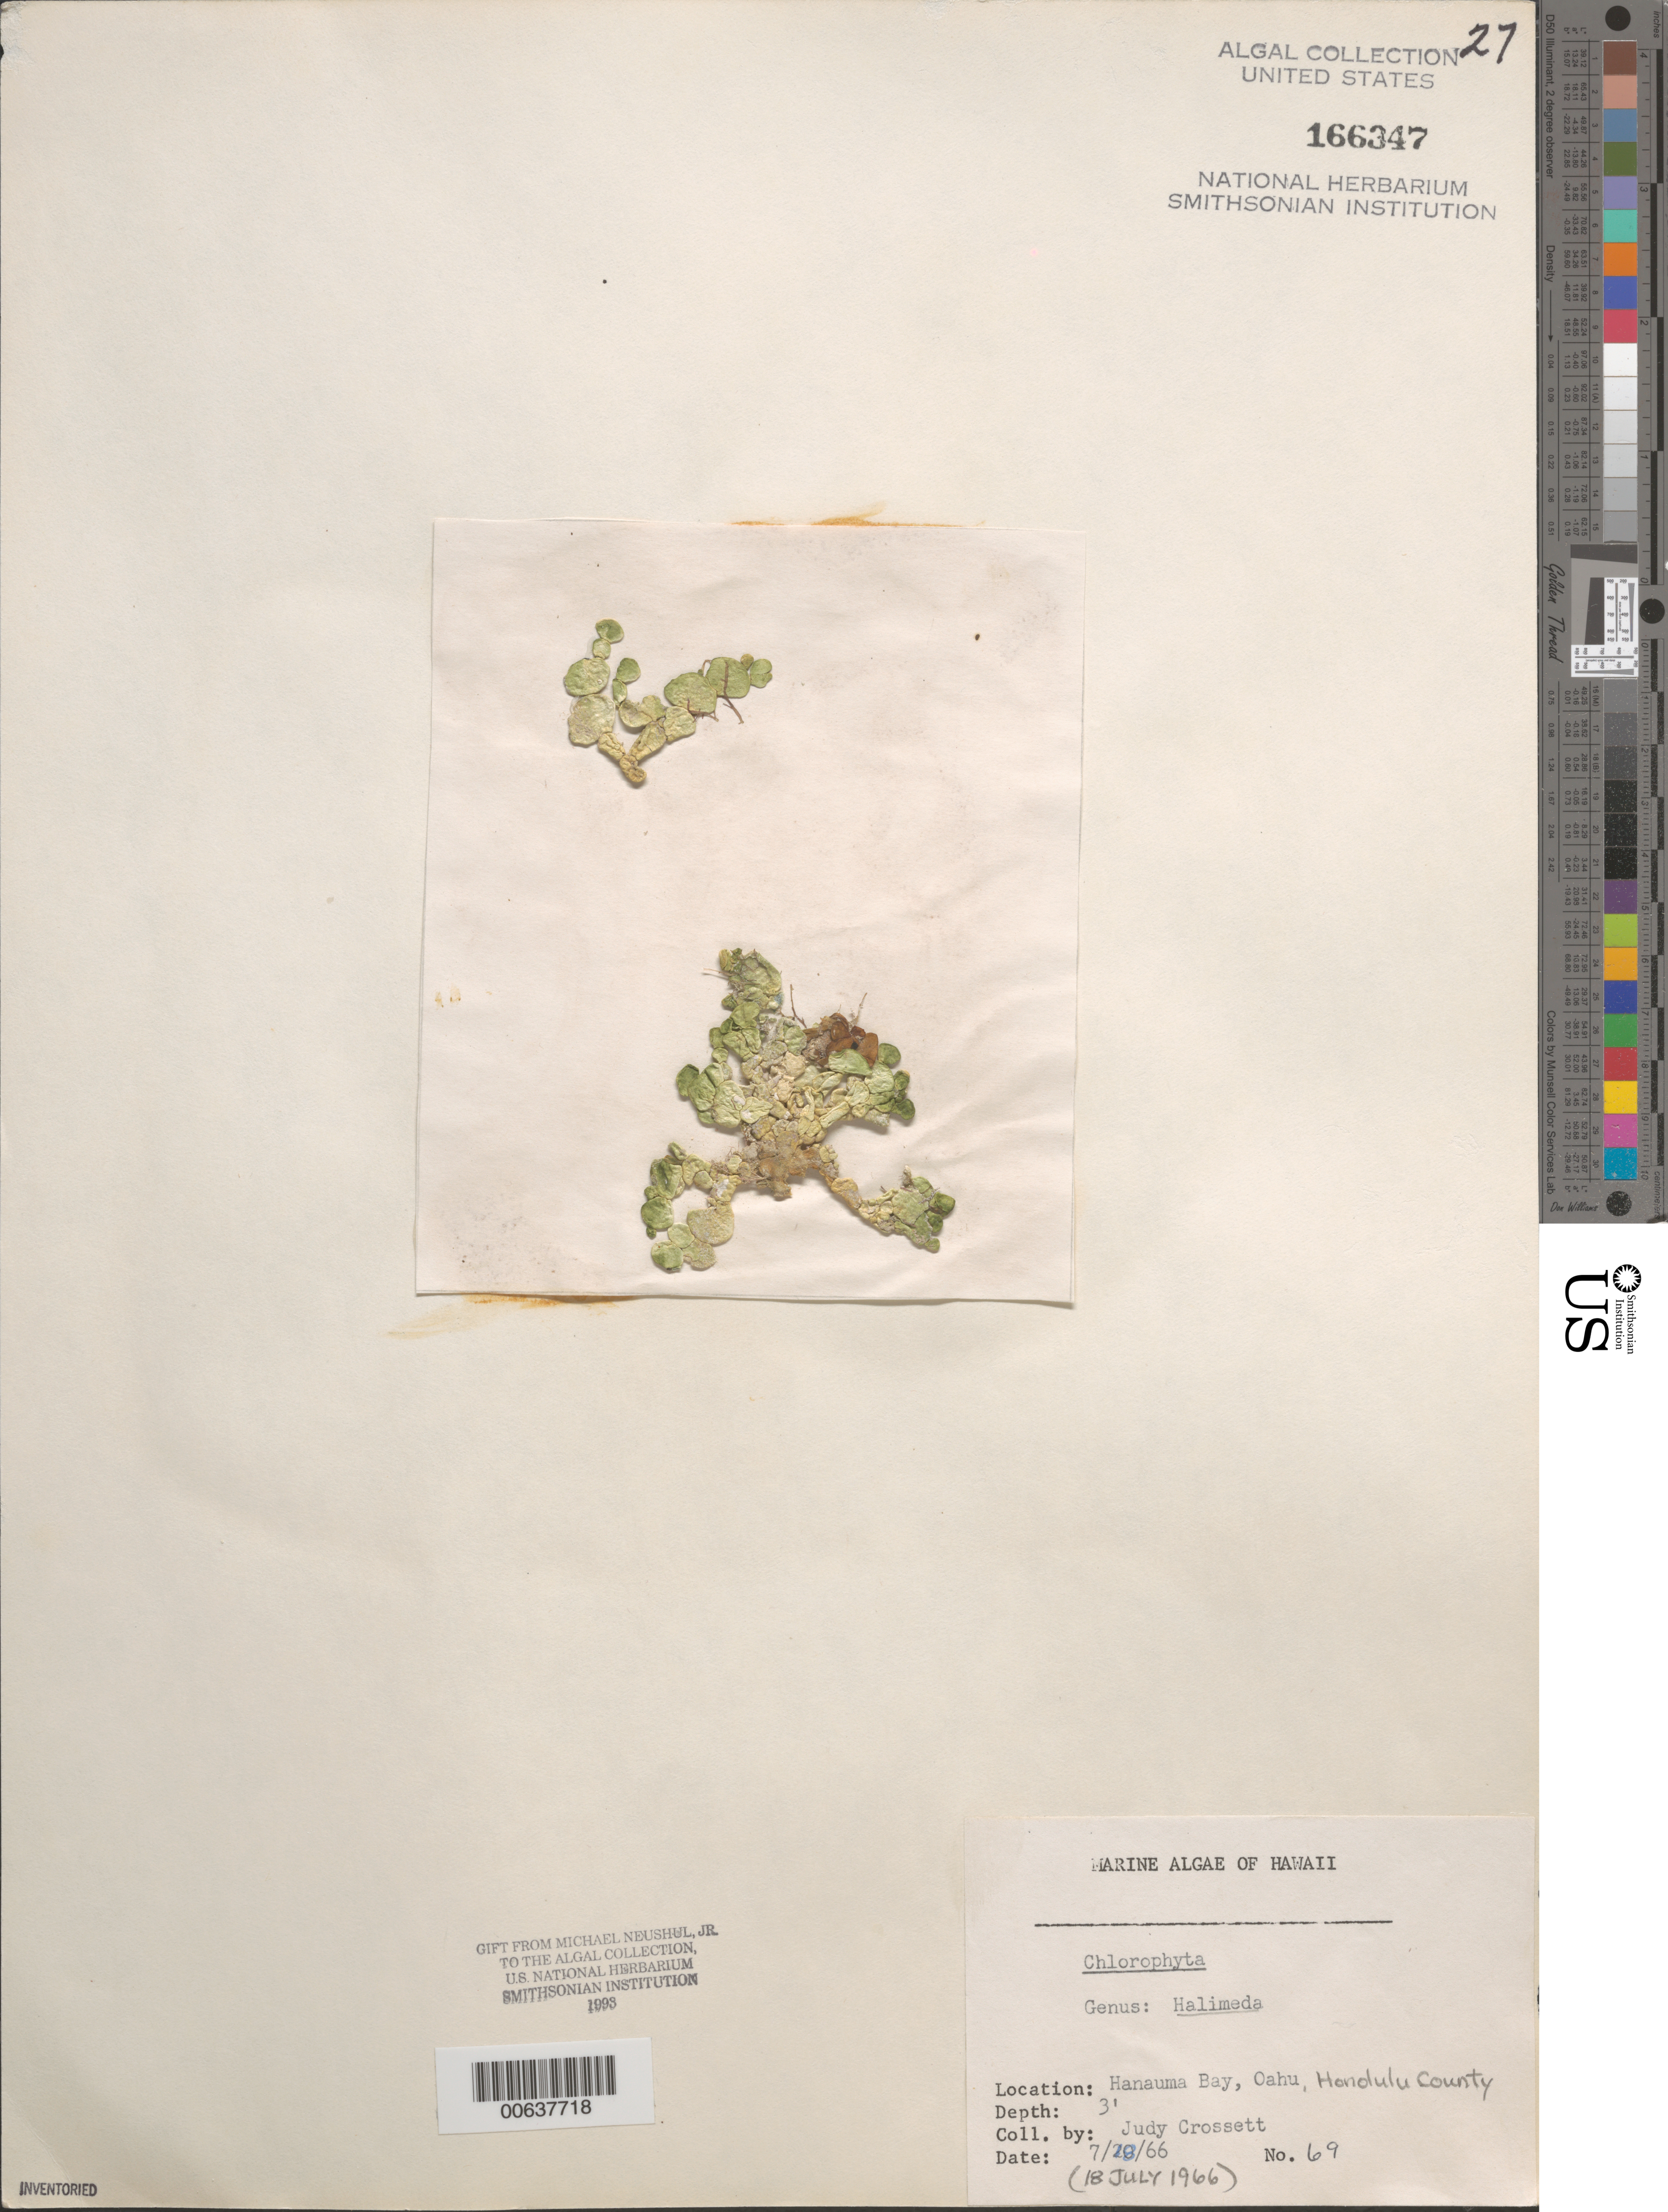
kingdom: Plantae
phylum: Chlorophyta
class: Ulvophyceae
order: Bryopsidales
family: Halimedaceae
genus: Halimeda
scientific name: Halimeda sp.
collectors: J. Crossett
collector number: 69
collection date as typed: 18 Jul 1966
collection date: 1966-07-18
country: United States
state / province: Hawaii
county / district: Honolulu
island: Oahu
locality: Hanauma Bay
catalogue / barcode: US 166347